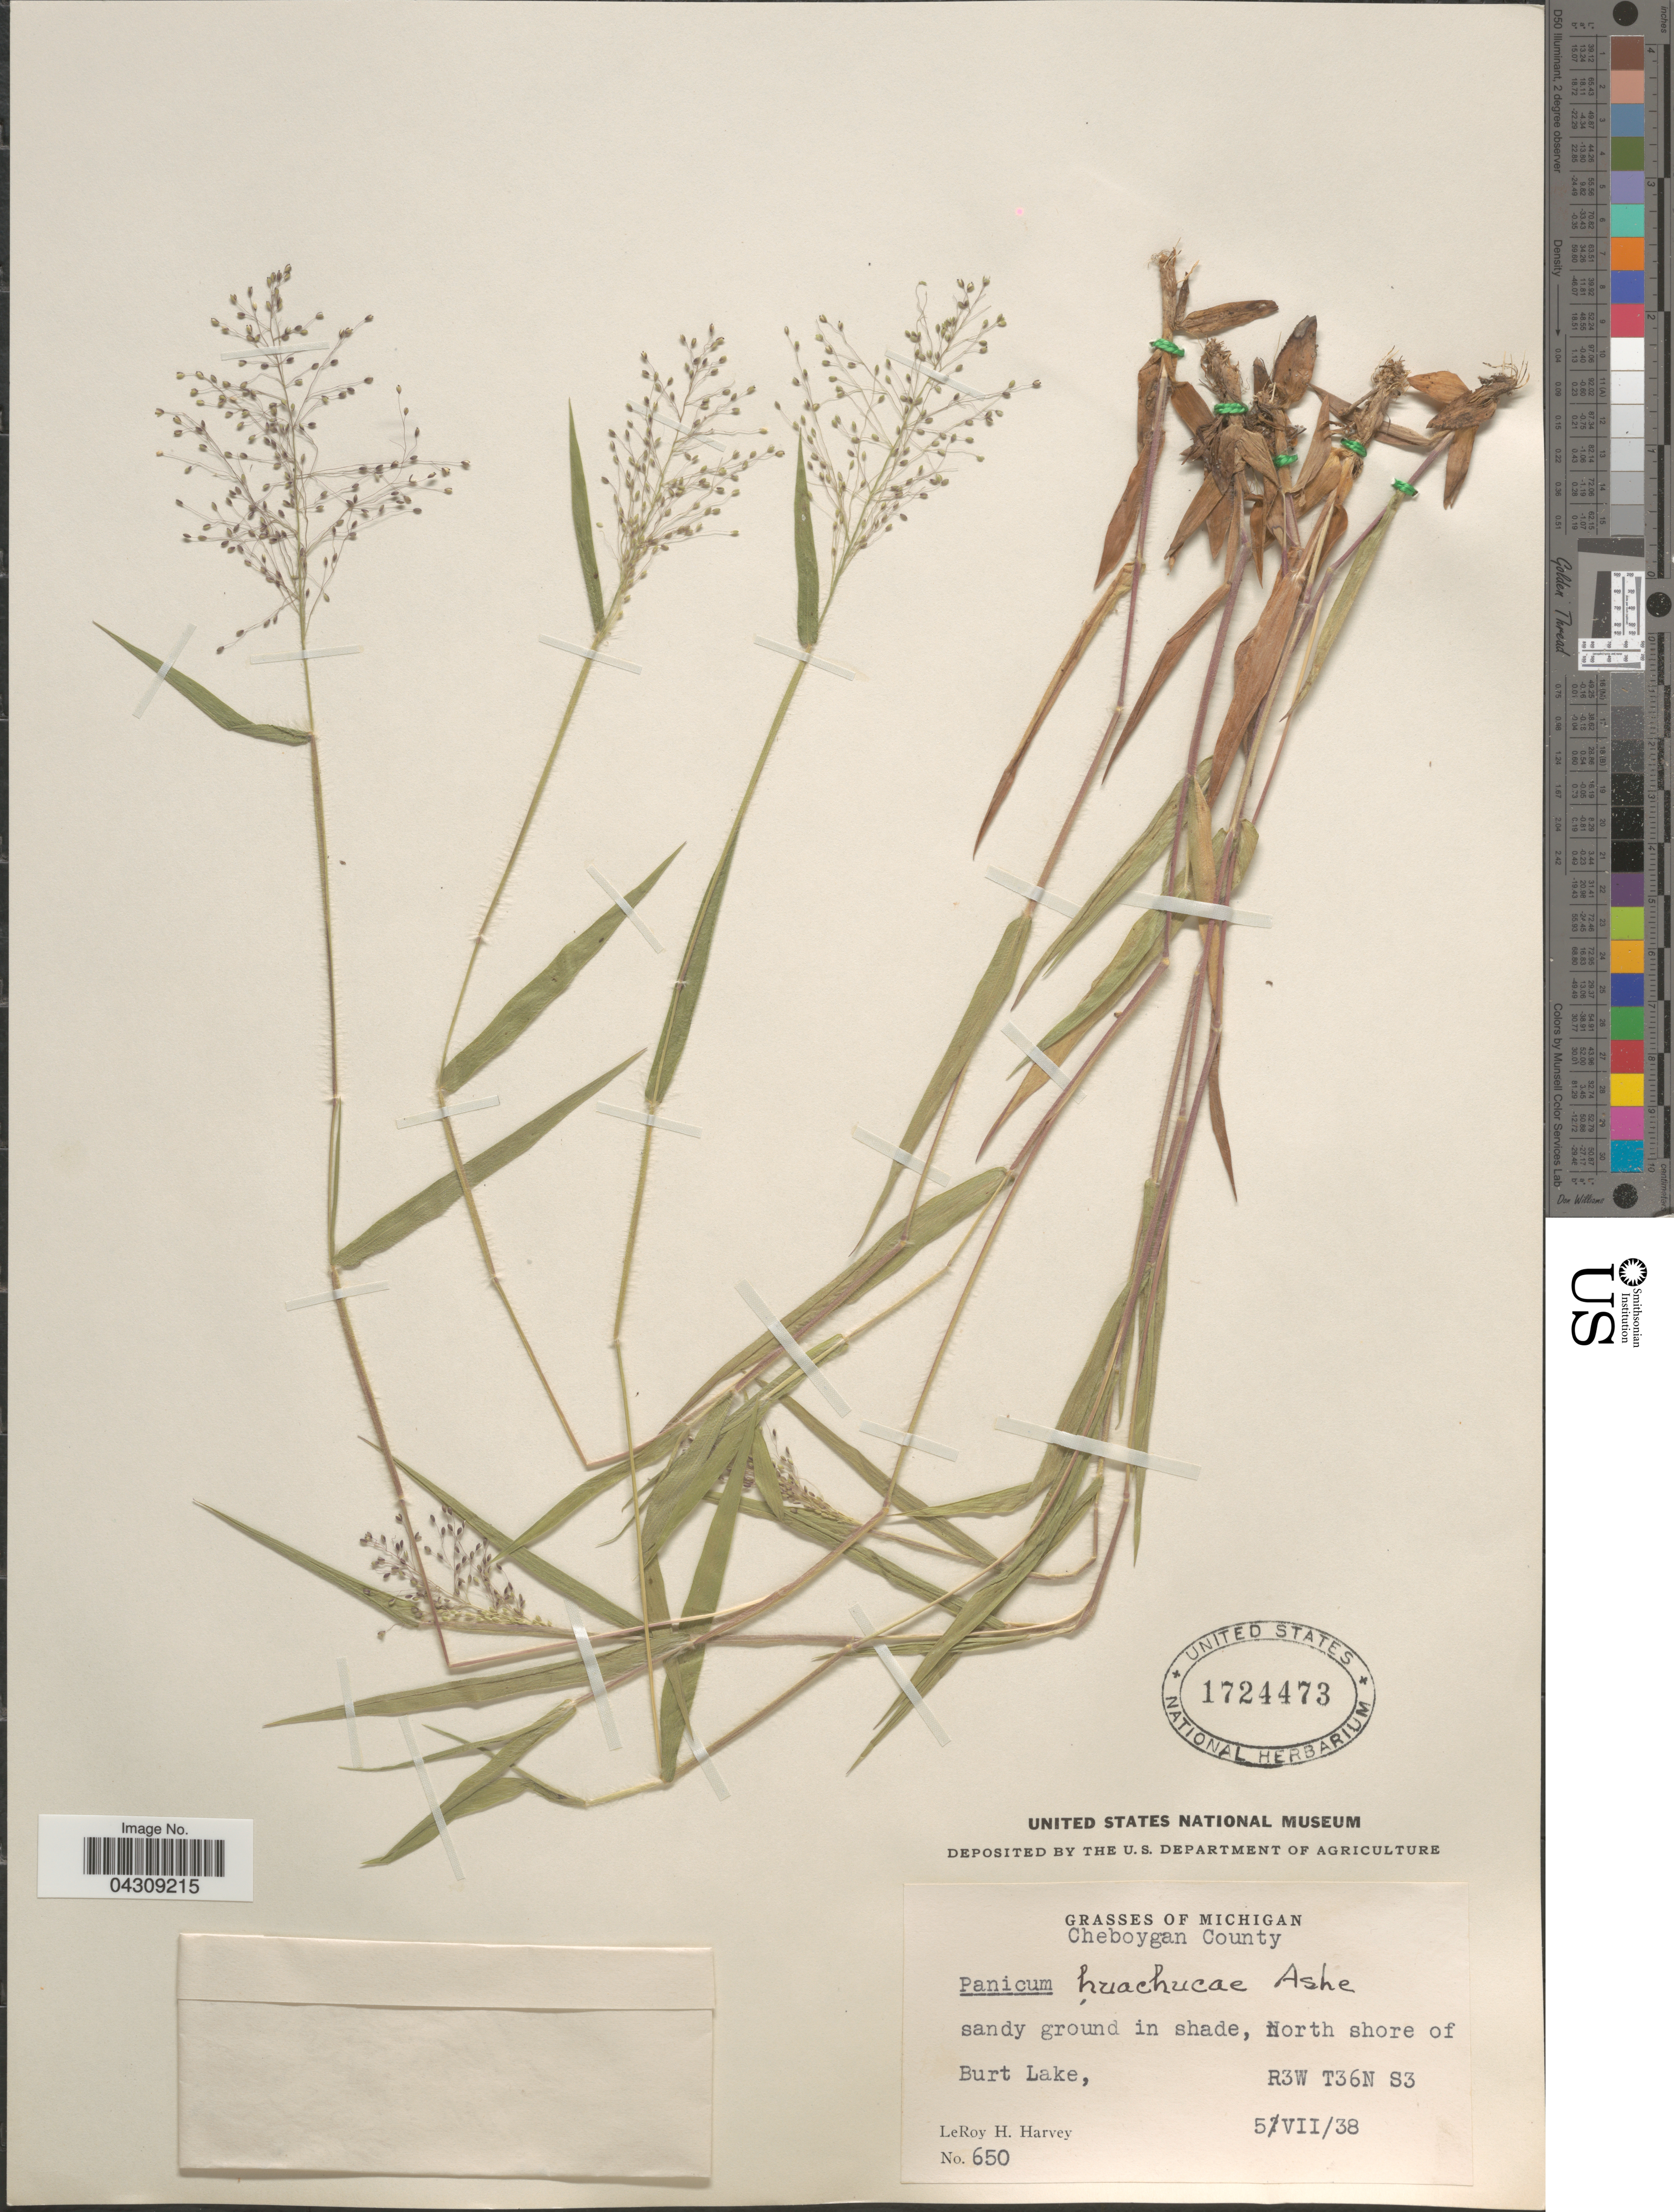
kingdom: Plantae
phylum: Tracheophyta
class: Liliopsida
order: Poales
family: Poaceae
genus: Dichanthelium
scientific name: Dichanthelium acuminatum var. acuminatum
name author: (Sw.) Gould & C.A. Clark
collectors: L. H. Harvey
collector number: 650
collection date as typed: Transcribed d/m/y: 5/7/38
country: United States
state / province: Michigan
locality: Cheboygan County. Sandy ground in shade, North shore of Burt Lake, R3W T36N S3.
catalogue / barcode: US 1724473